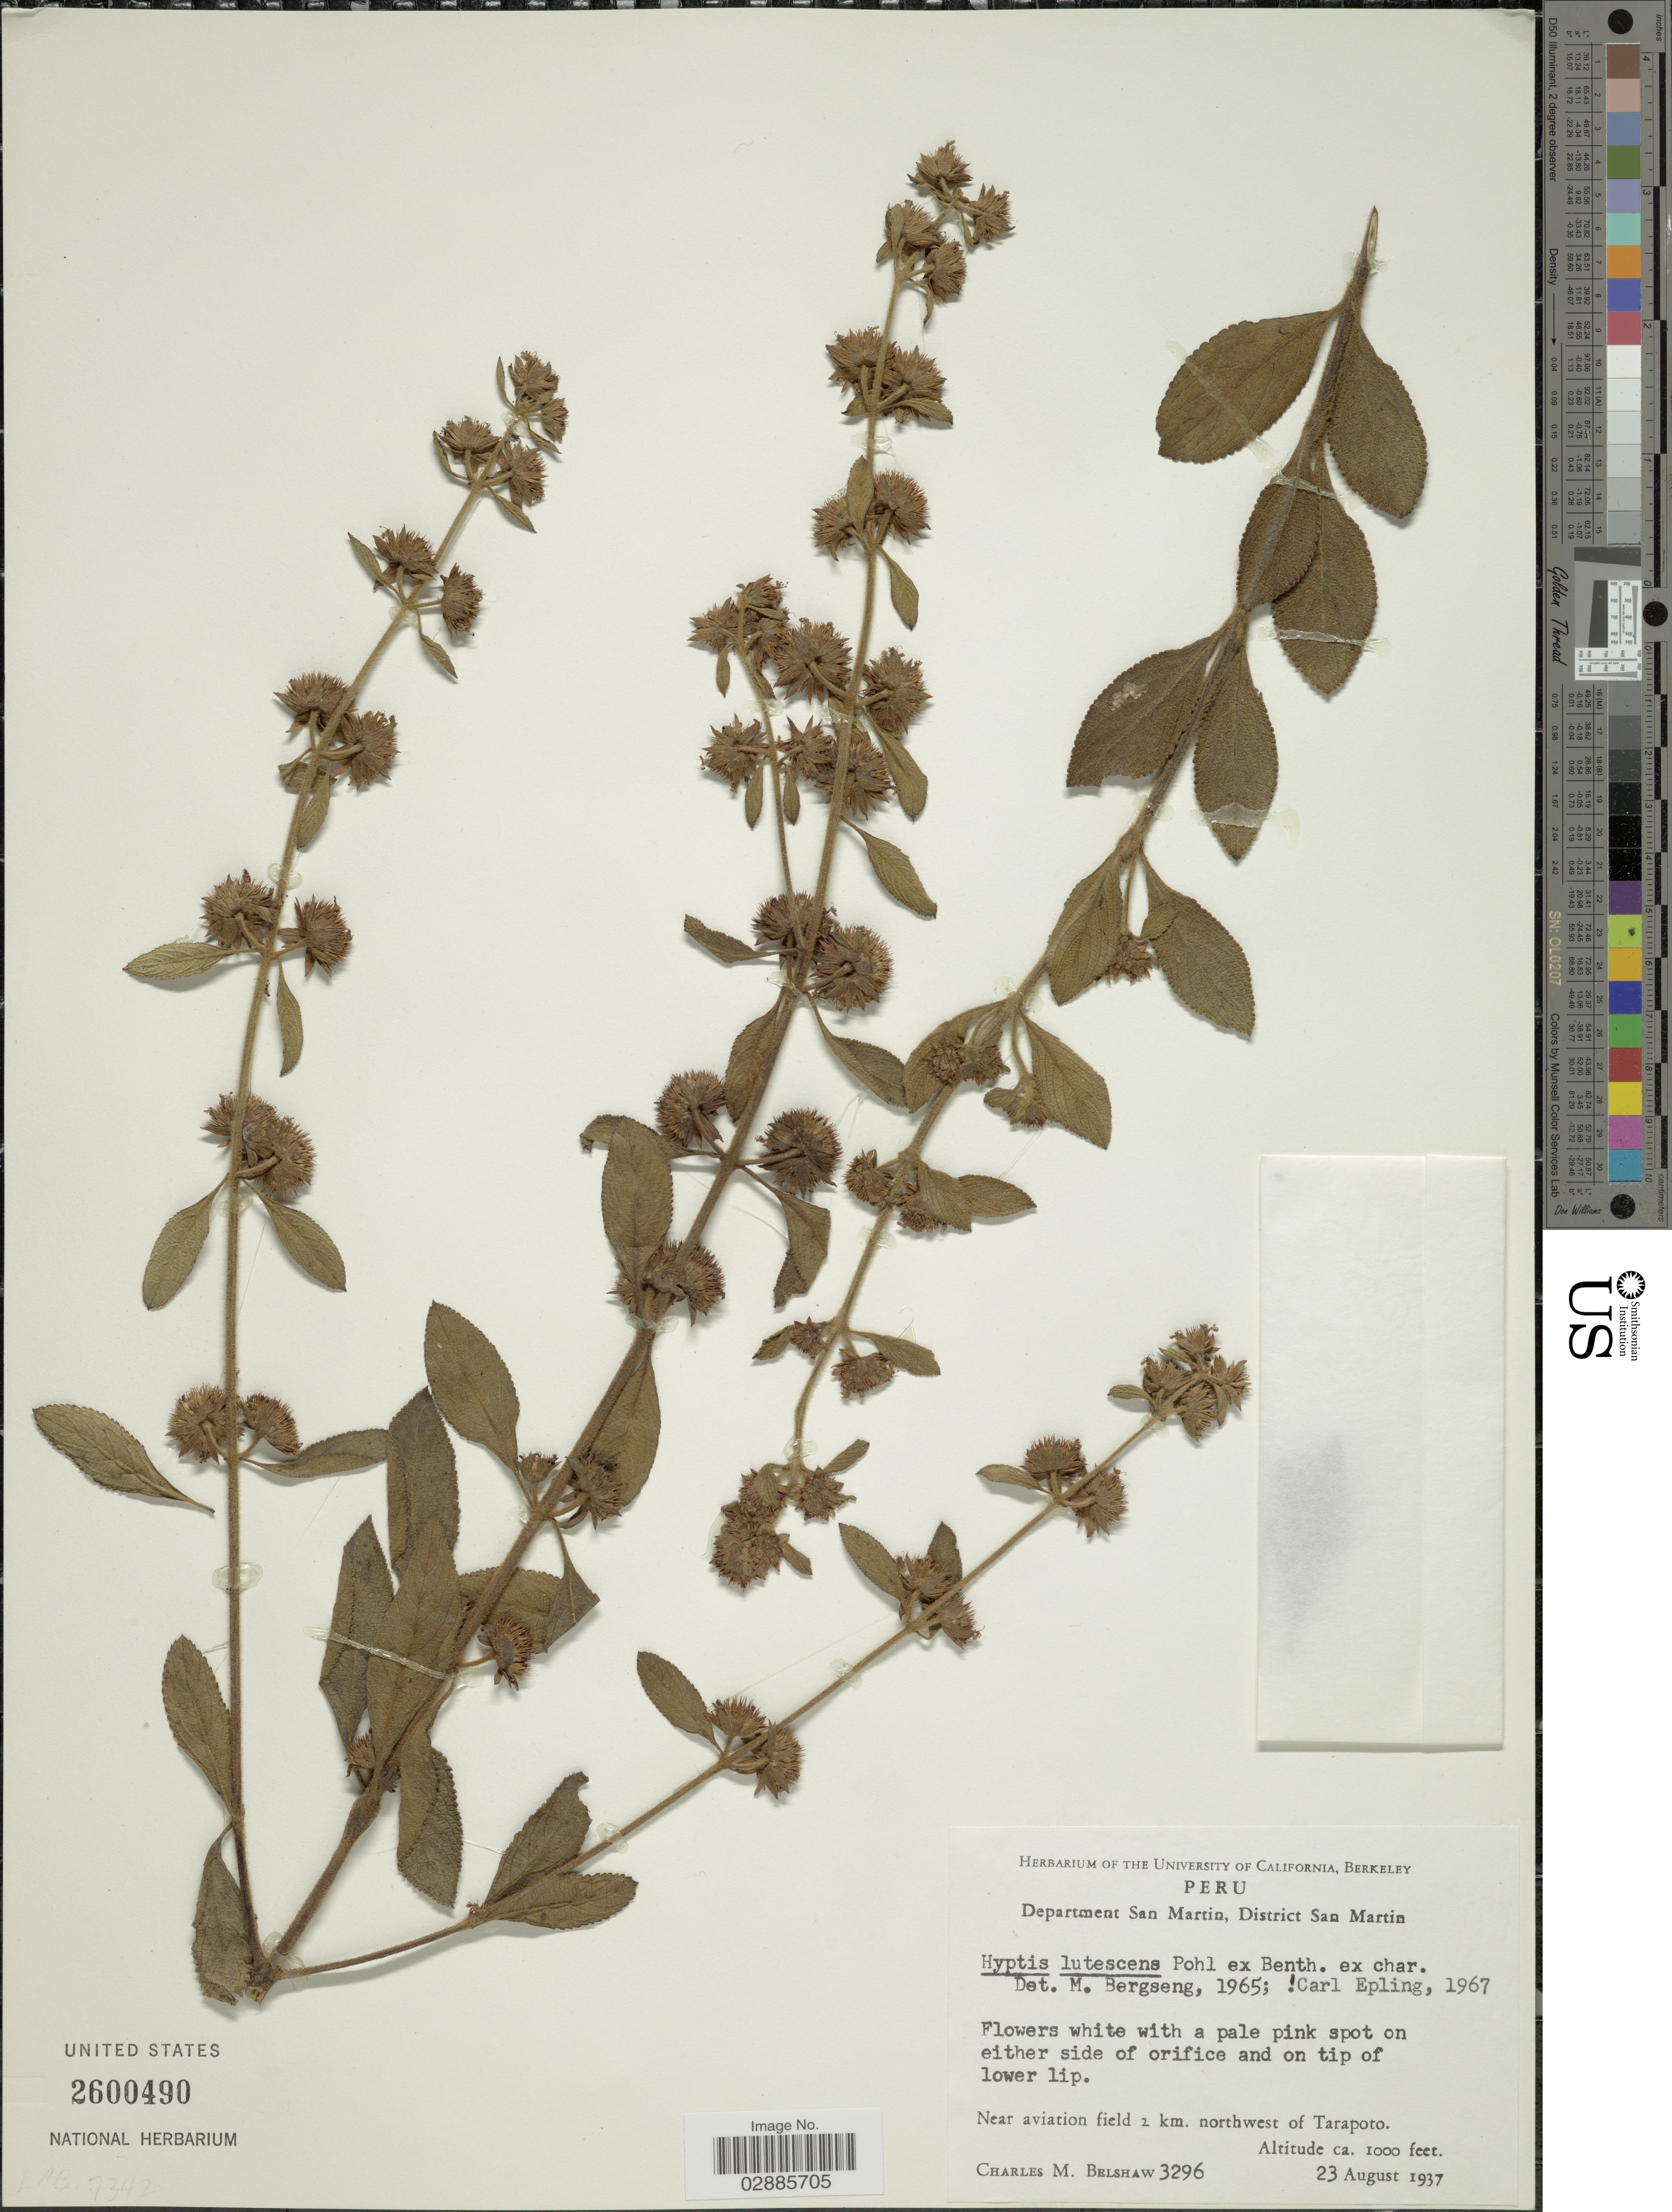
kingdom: Plantae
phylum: Tracheophyta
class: Magnoliopsida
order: Lamiales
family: Lamiaceae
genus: Hyptis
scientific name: Hyptis lutescens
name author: Pohl ex Benth.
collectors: C. Shaw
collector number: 3296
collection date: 1937-08-23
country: Peru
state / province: San Martín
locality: Department San Martin, District San Martin. Near aviation field 2 km. northwest of Tarapoto.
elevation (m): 305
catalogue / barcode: US 2600490